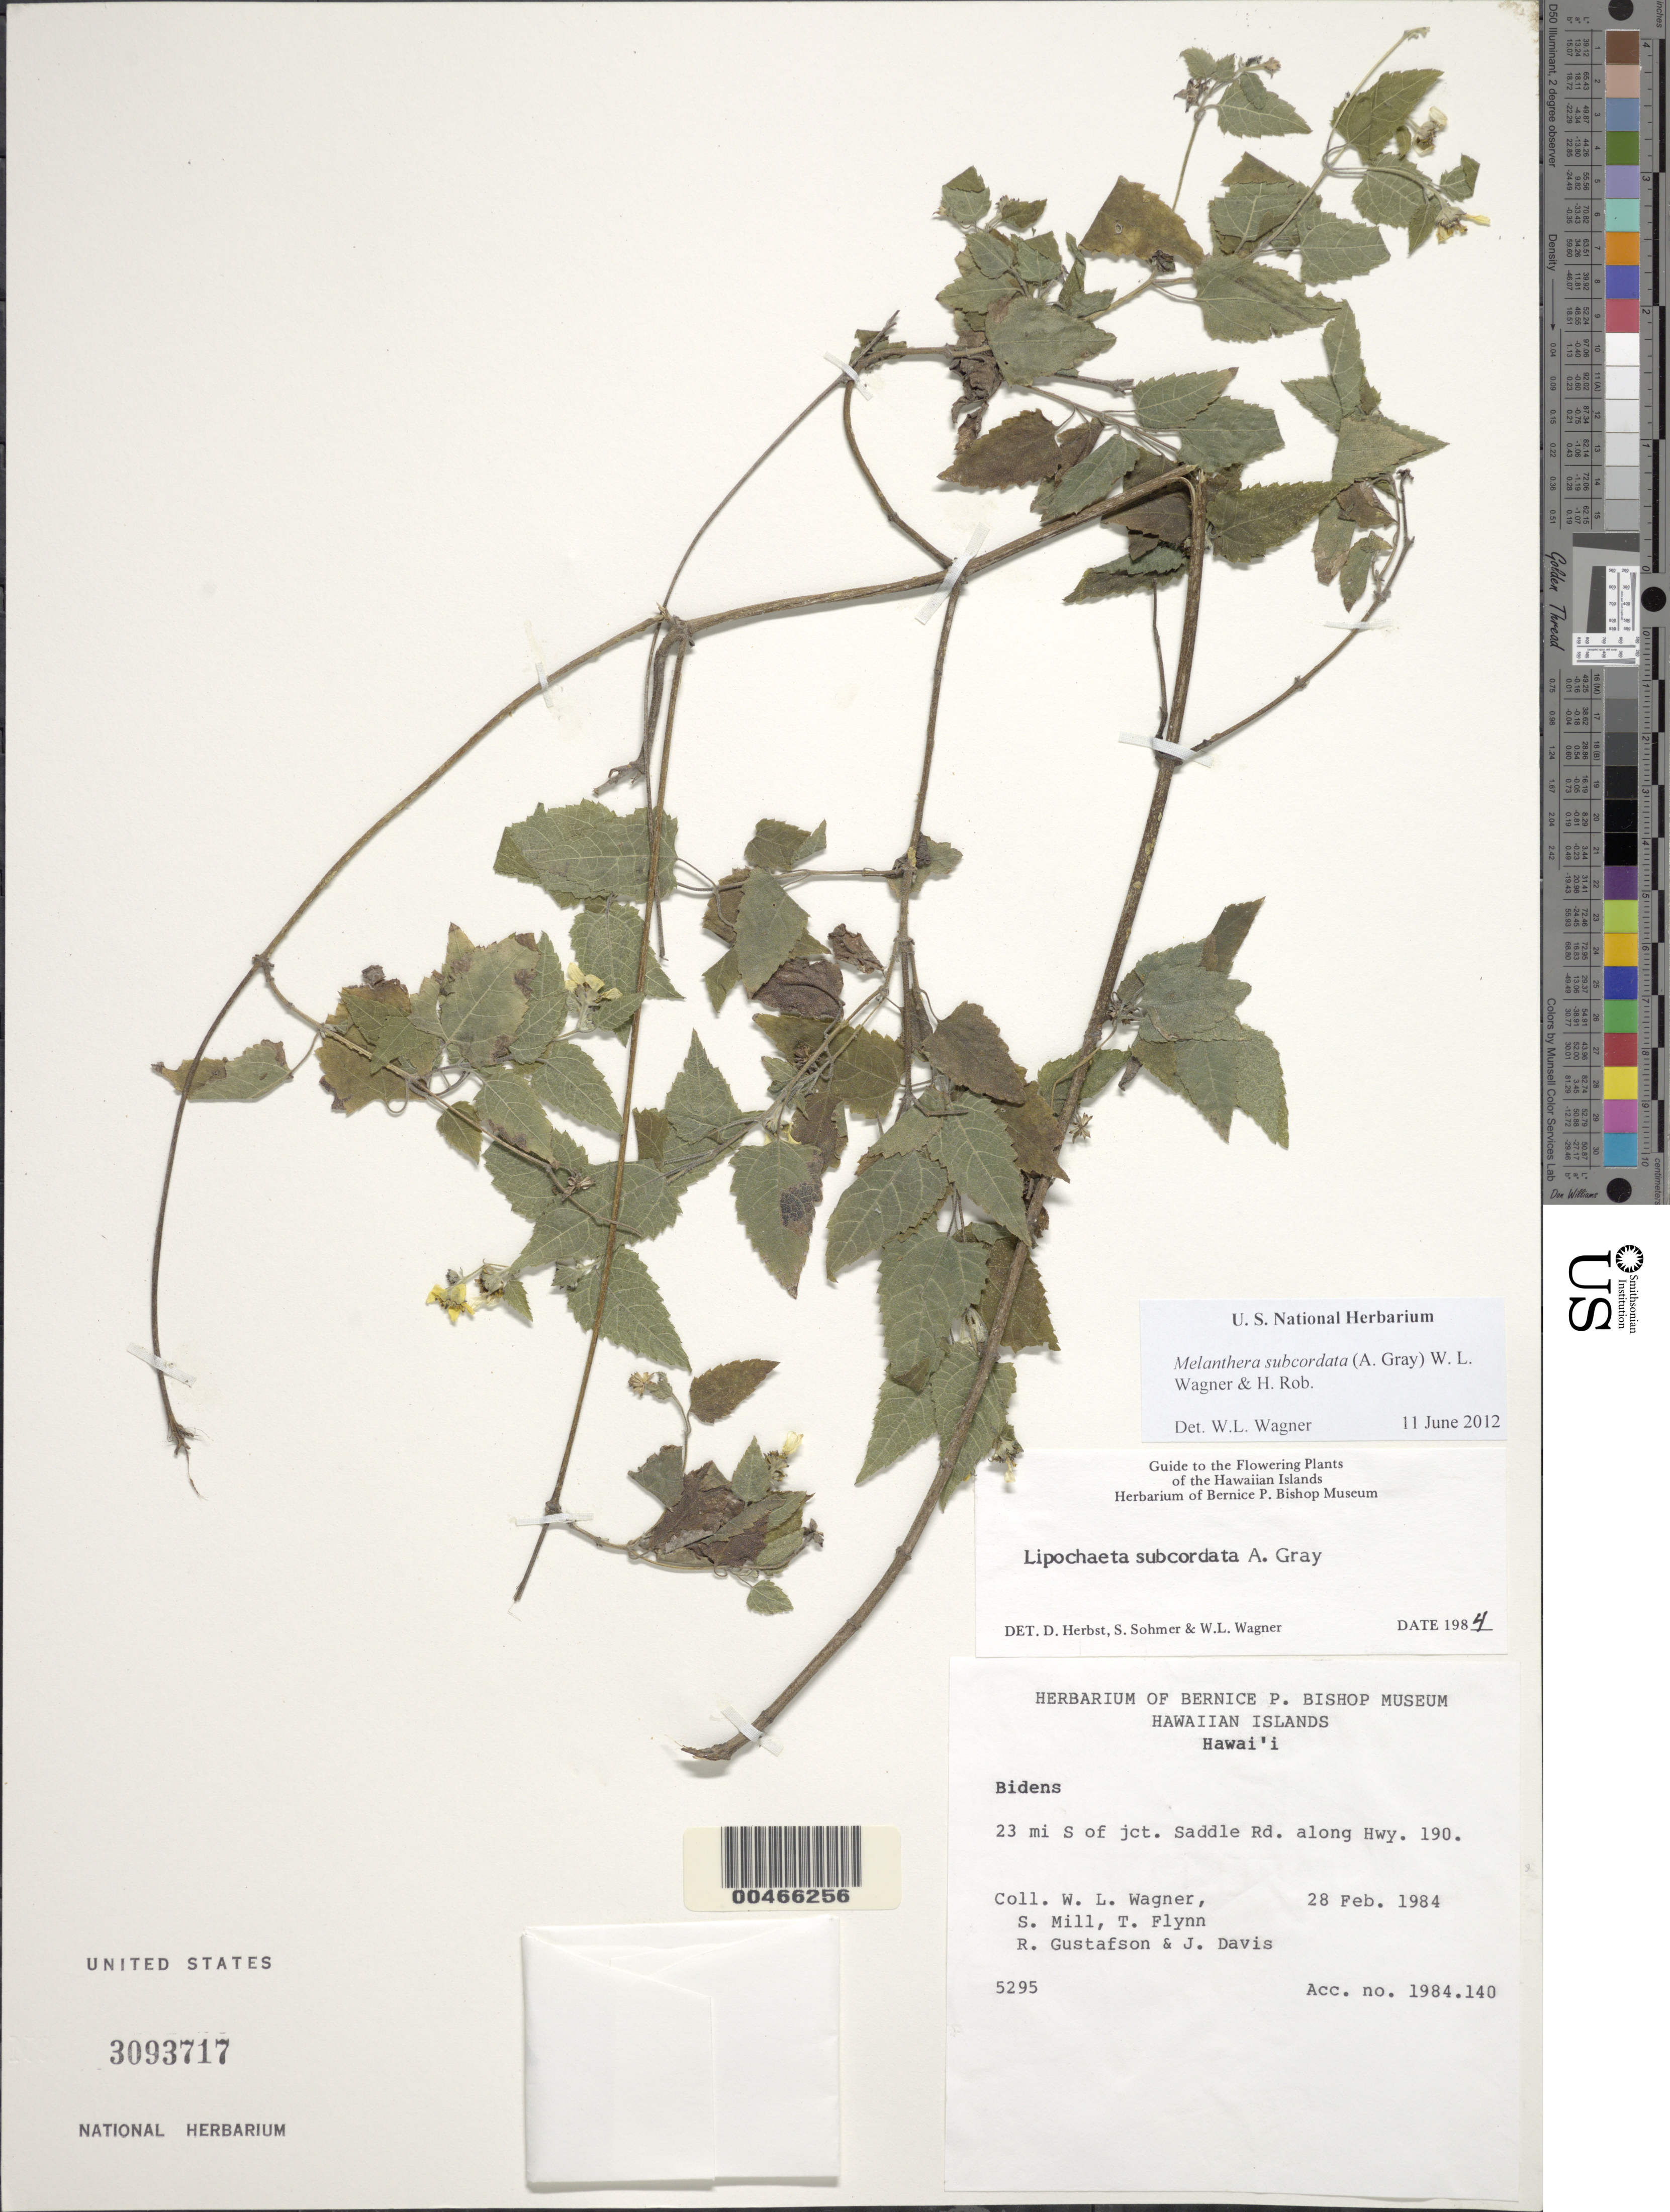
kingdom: Plantae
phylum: Tracheophyta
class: Magnoliopsida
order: Asterales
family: Asteraceae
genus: Wollastonia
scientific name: Wollastonia subcordata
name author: (A. Gray) Orchard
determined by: Wagner, W. L., (BOT), Smithsonian Institution - National Museum of Natural History (UNITED STATES)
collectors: W. L. Wagner, S. W. Miller, T. W. Flynn, R. Gustafson & J. Davis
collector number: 5295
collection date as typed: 28 Feb 1984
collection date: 1984-02-28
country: United States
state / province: Hawaii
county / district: Hawaii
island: Hawaii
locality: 23 mi S of jct. Saddle Rd. along Hwy. 190.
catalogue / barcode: US 3093717